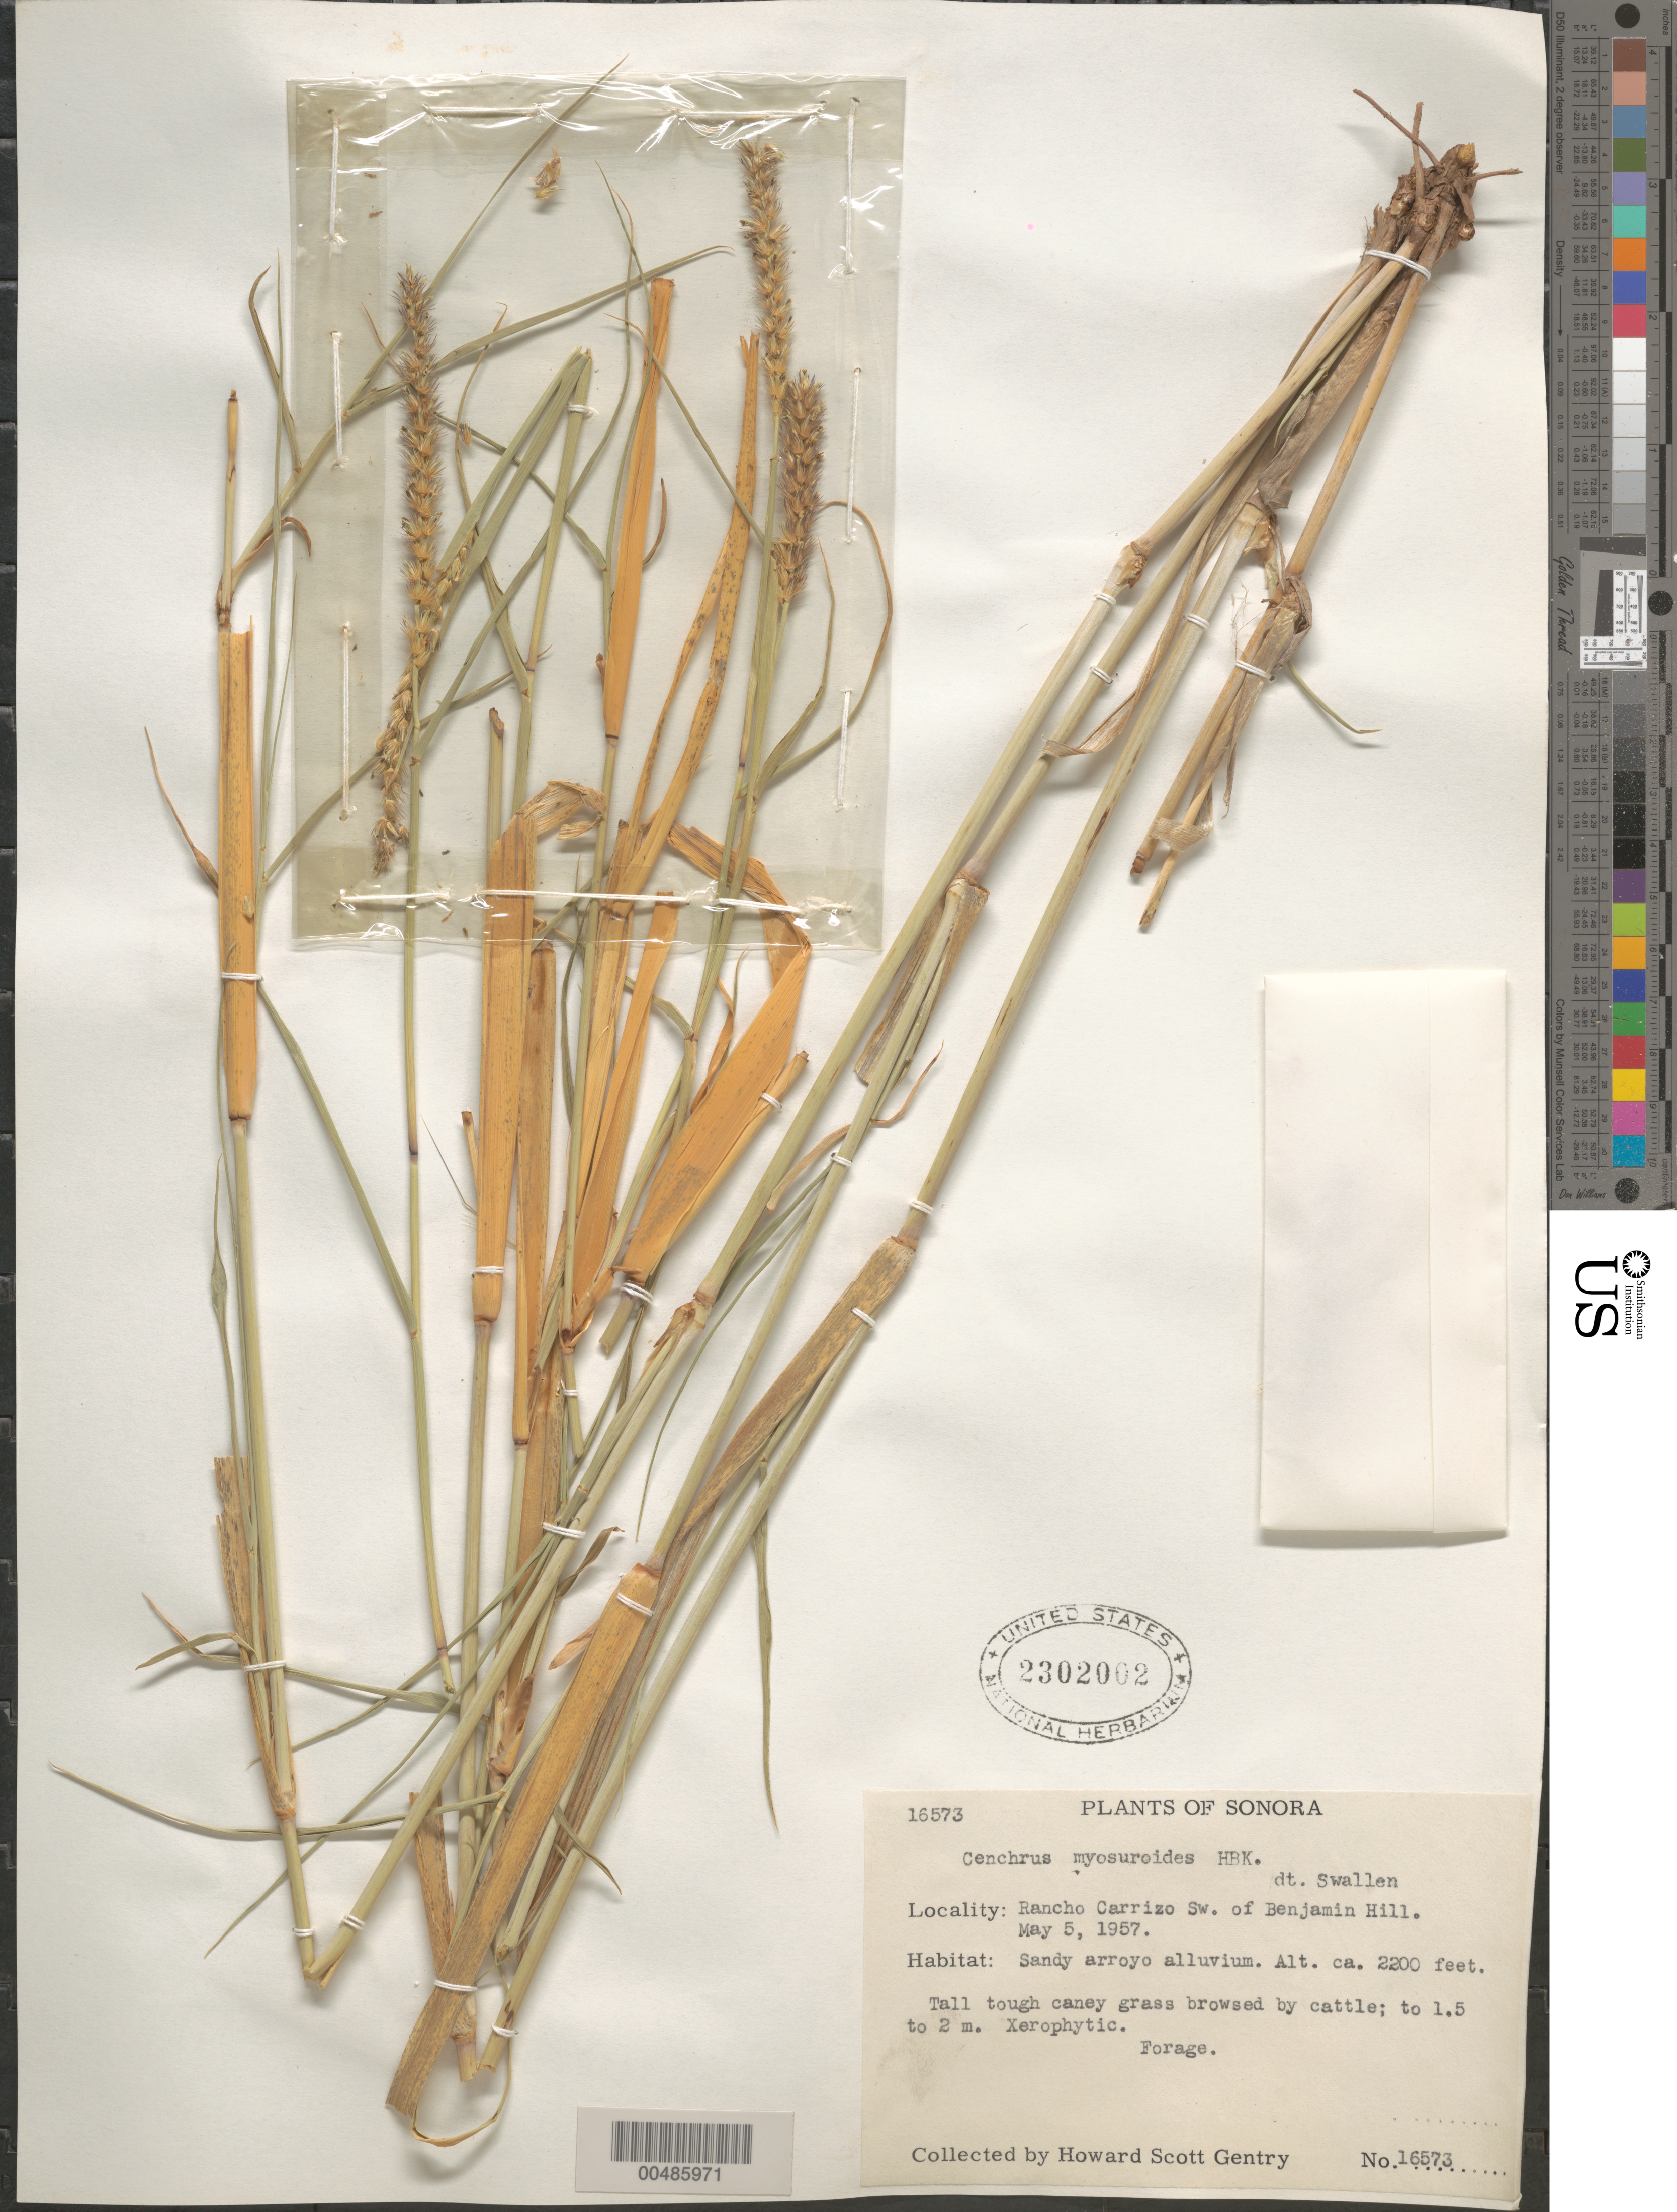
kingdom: Plantae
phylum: Tracheophyta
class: Liliopsida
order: Poales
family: Poaceae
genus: Cenchrus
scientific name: Cenchrus myosuroides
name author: Kunth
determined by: Swallen, Jason R.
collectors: H. S. Gentry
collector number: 16573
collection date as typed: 5 May 1957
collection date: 1957-05-05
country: Mexico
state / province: Sonora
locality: Rancho Carrizo SW of Benjamin Hill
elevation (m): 671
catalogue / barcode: US 2302002